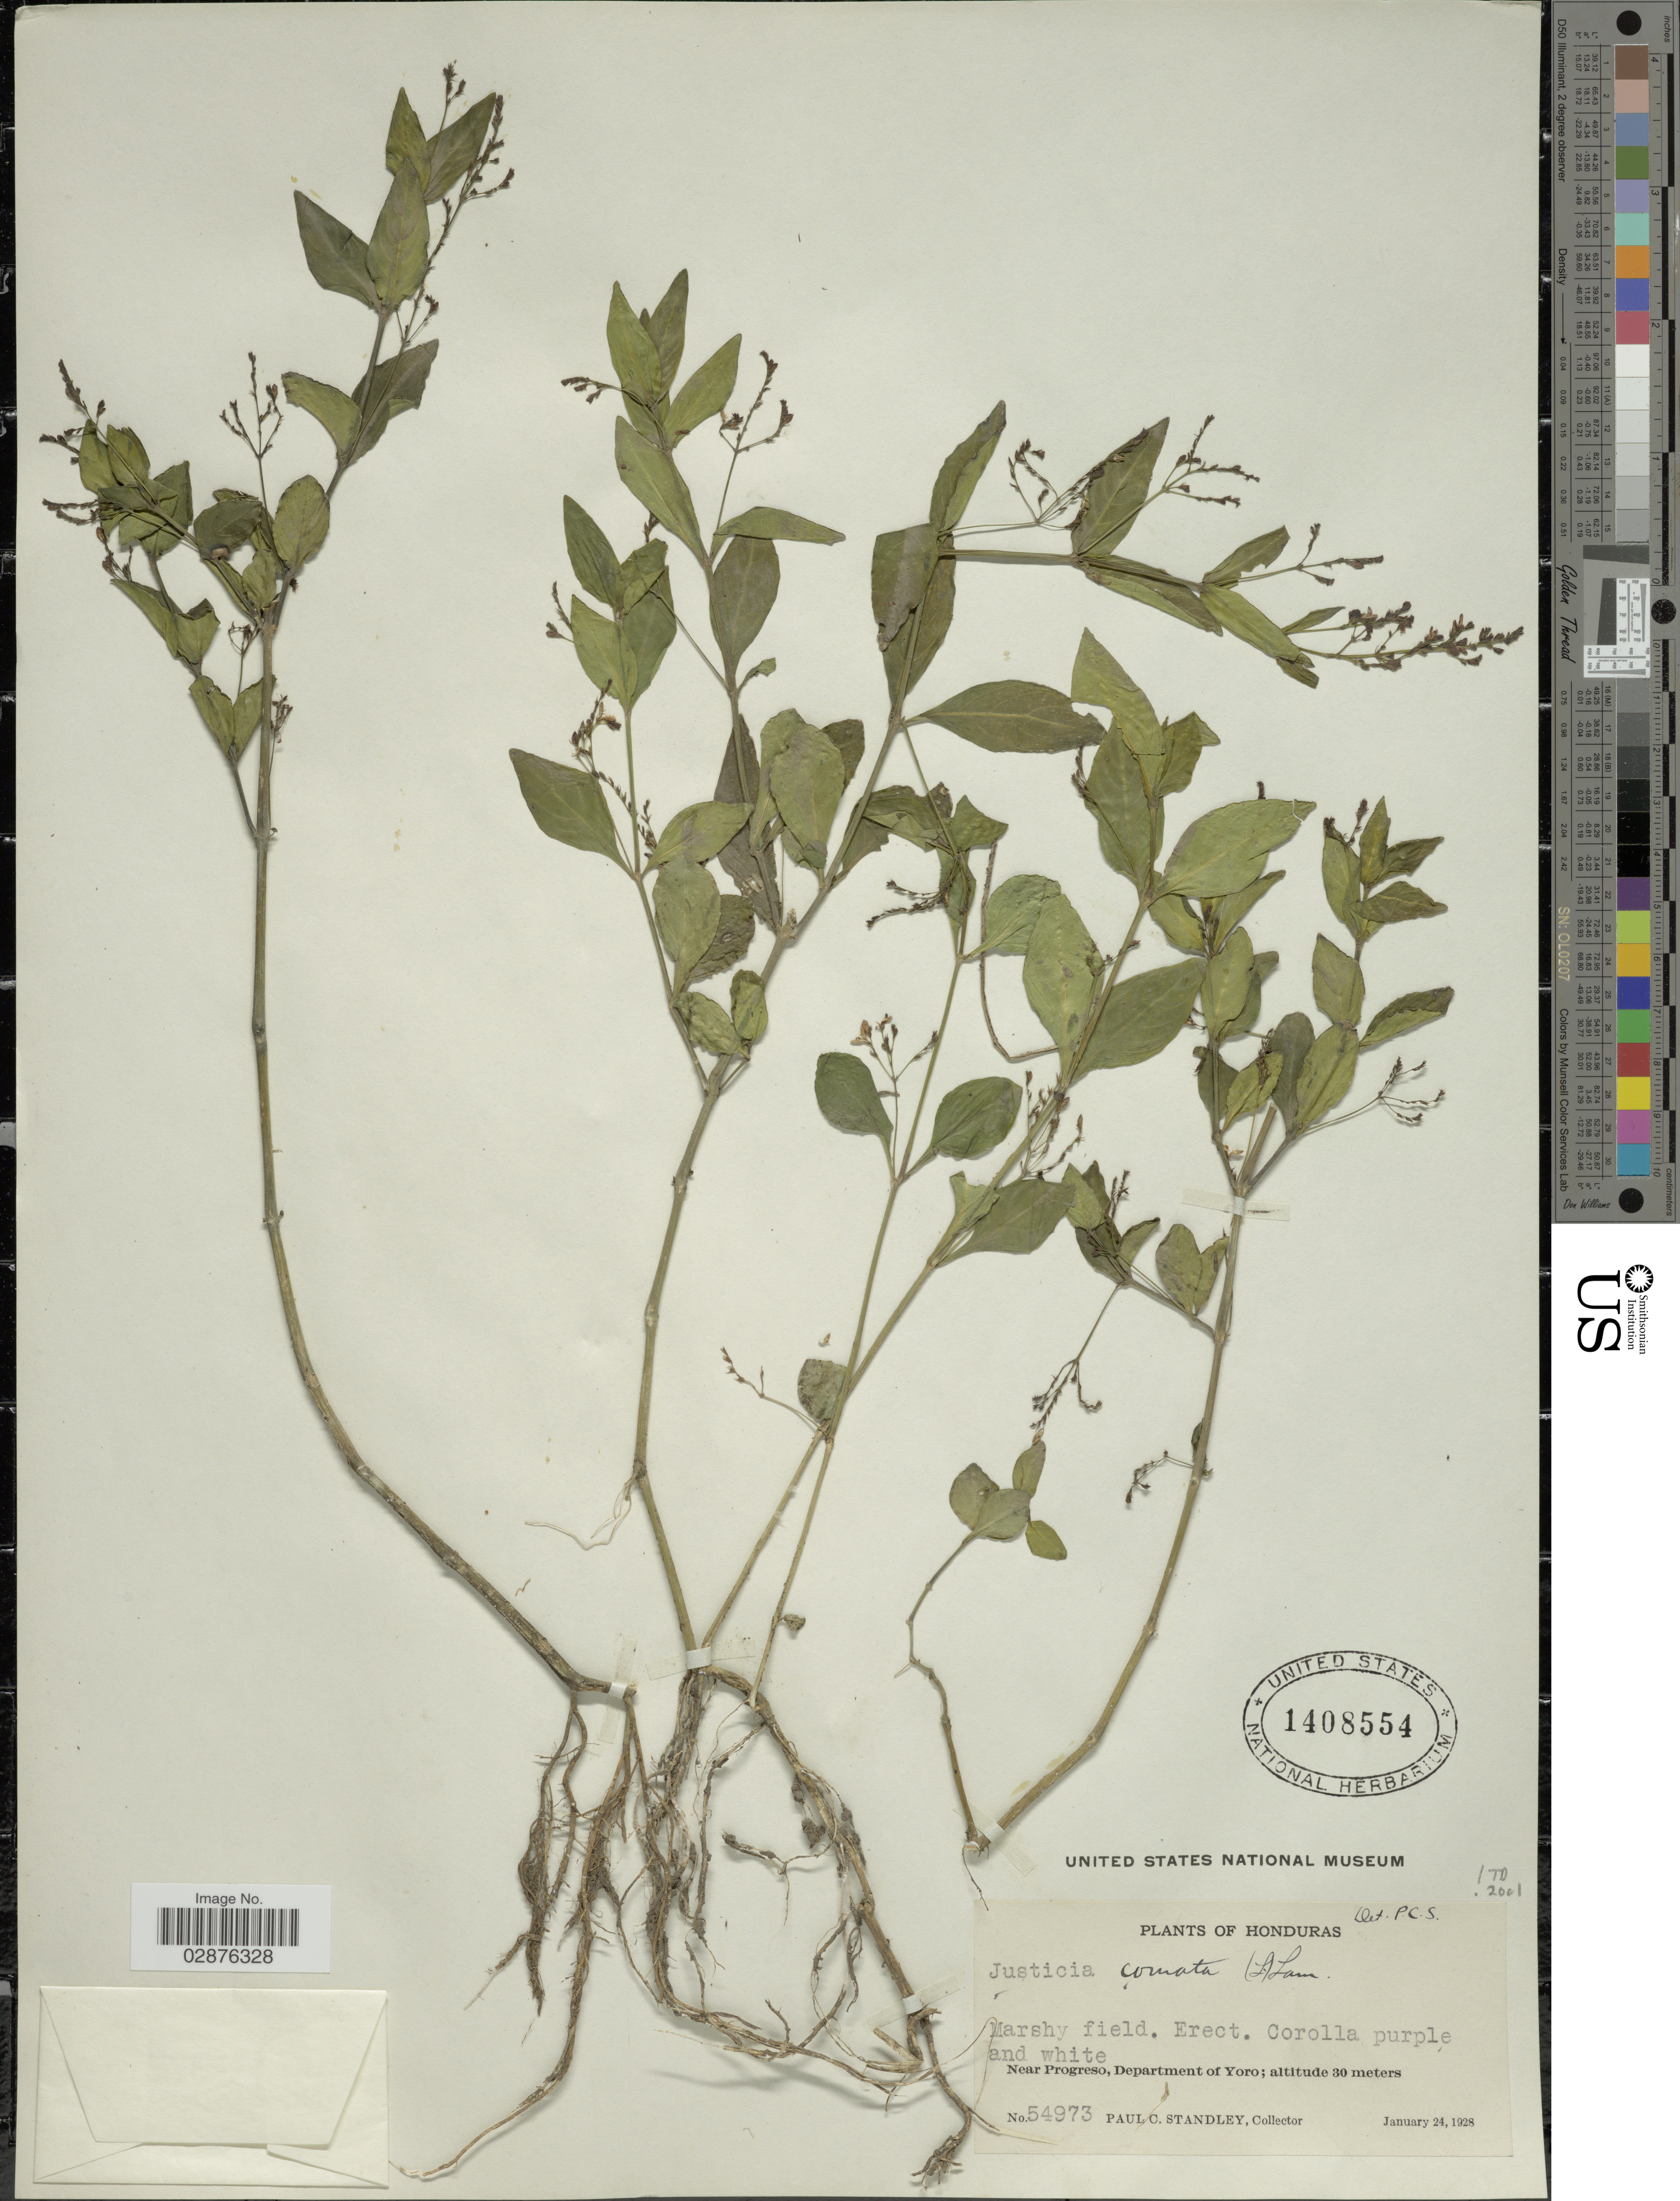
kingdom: Plantae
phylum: Tracheophyta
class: Magnoliopsida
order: Lamiales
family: Acanthaceae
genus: Justicia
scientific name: Justicia comata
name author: (L.) Lam.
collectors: P. C. Standley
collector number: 54973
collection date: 1928-01-24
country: Honduras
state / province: Yoro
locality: Near Progreso, Department of Yoro.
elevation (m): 30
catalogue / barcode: US 1408554